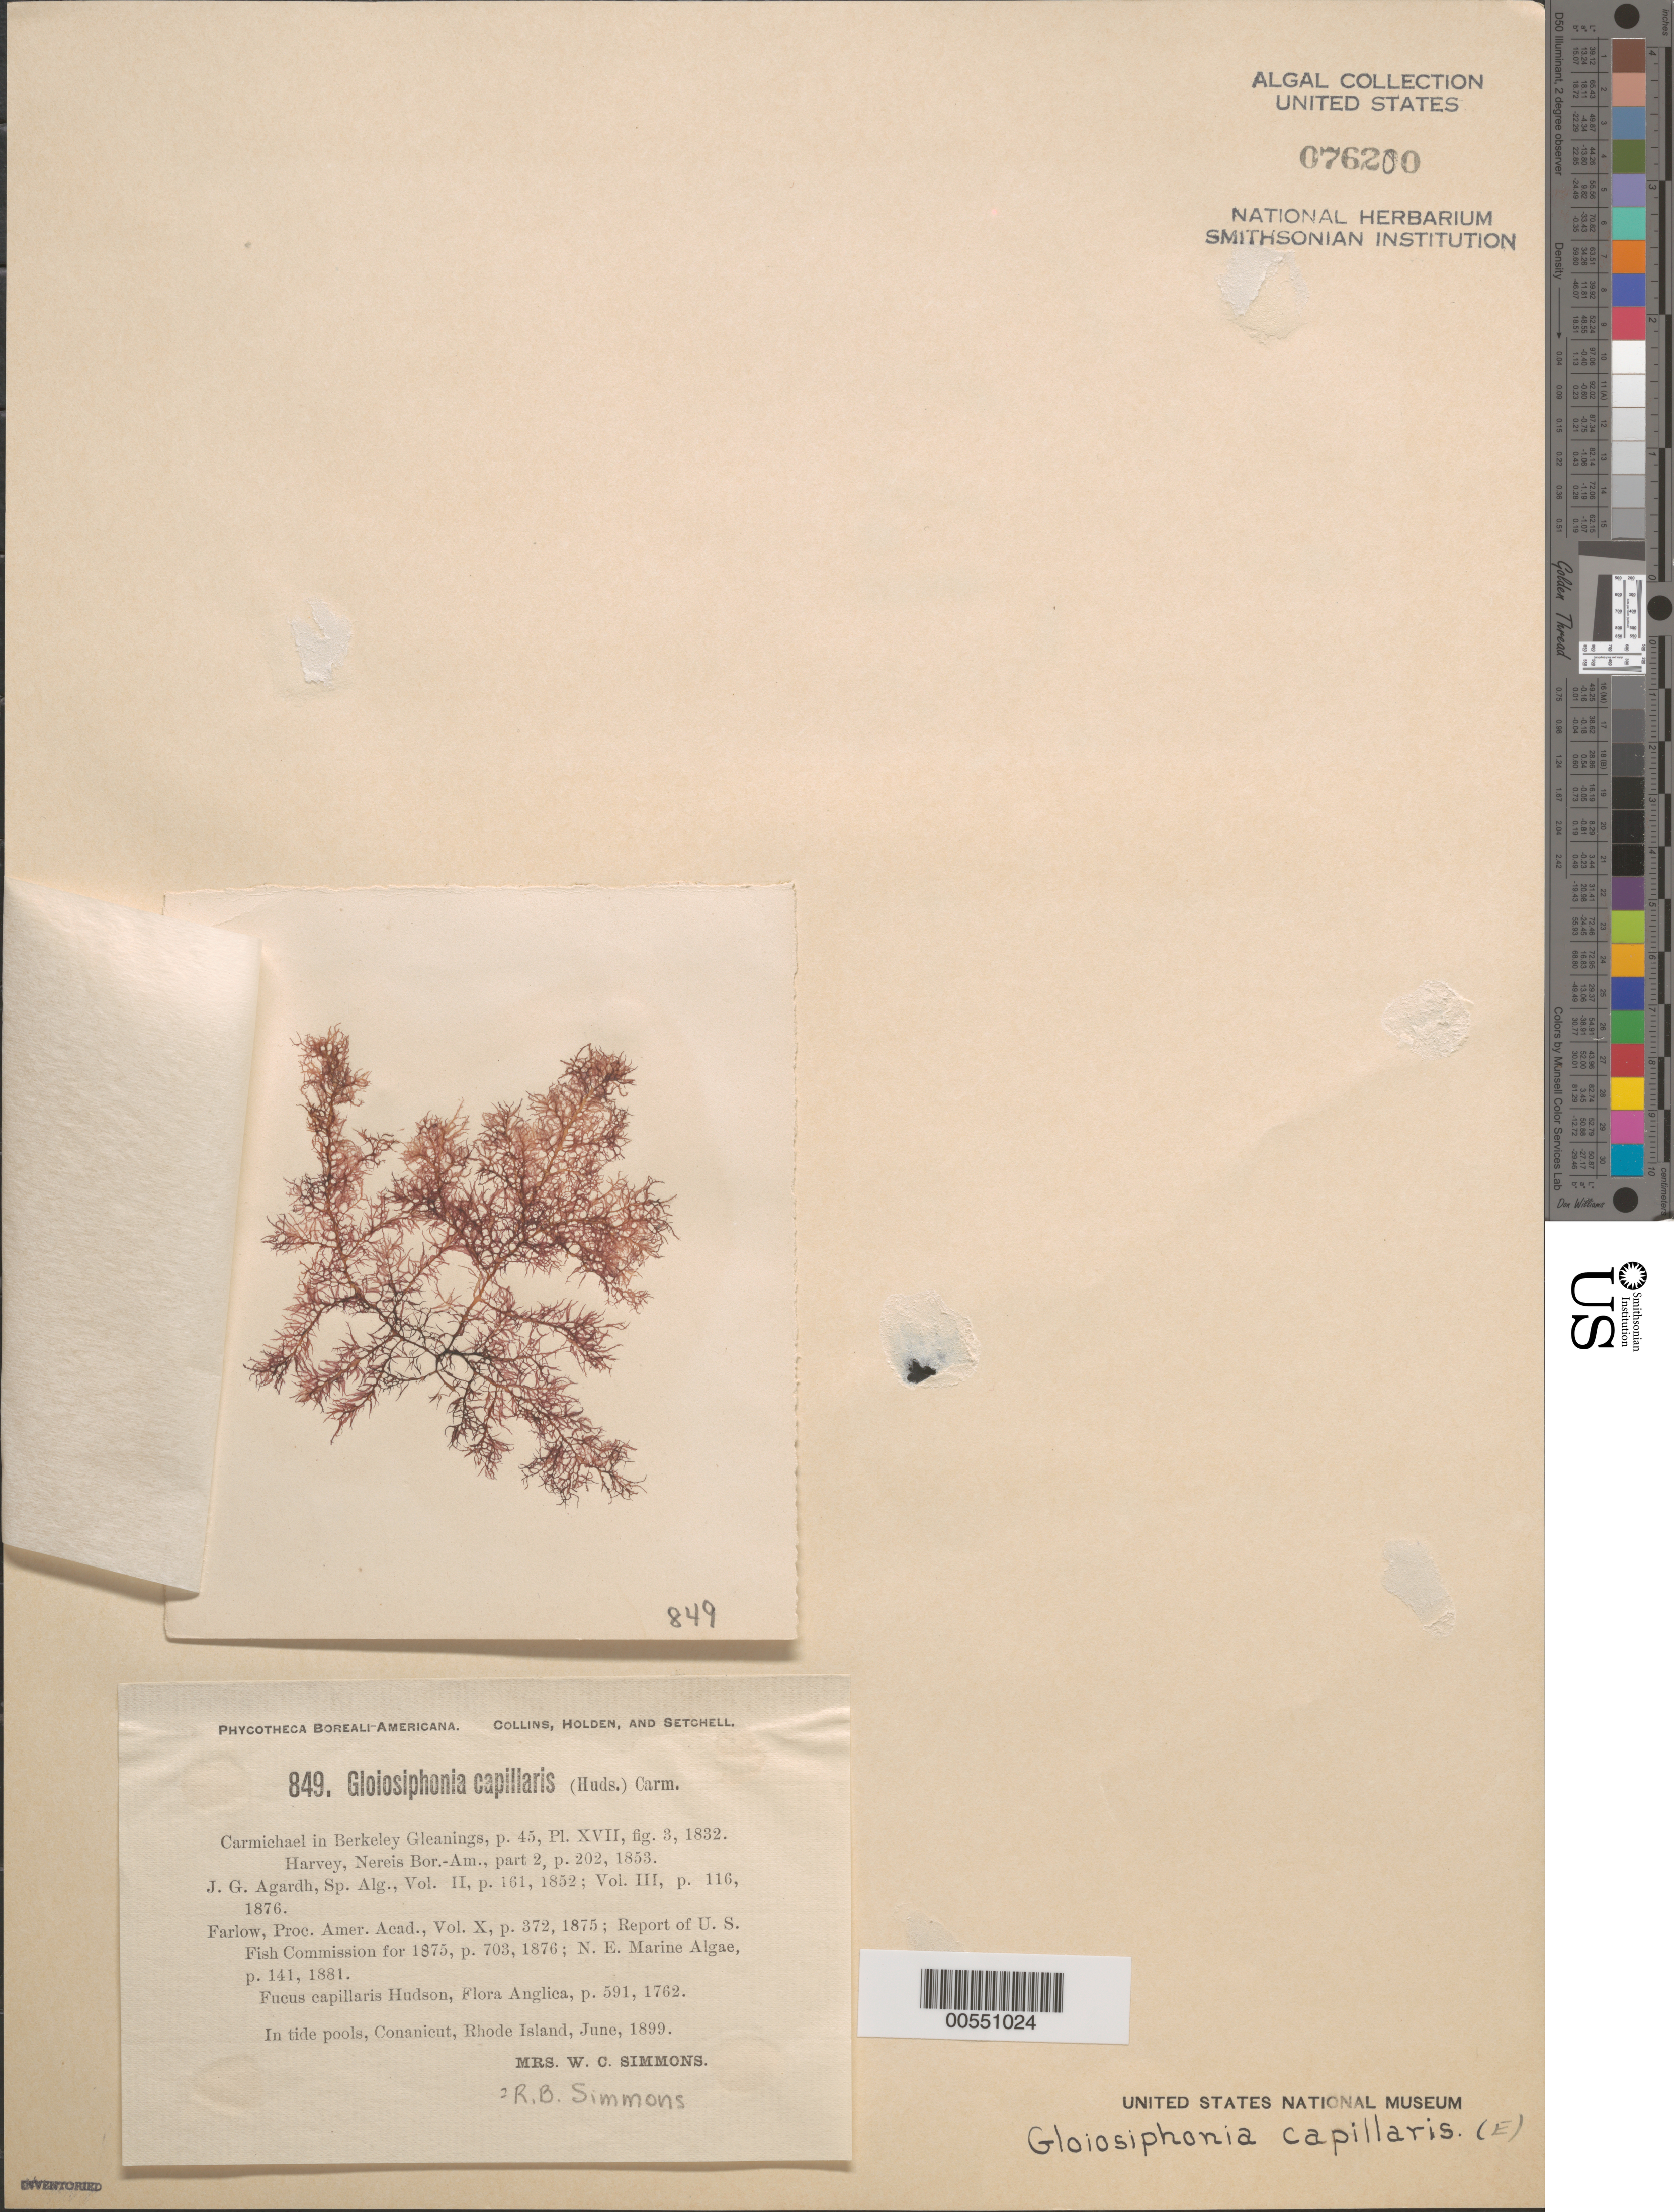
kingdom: Plantae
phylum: Rhodophyta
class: Florideophyceae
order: Gigartinales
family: Gloiosiphoniaceae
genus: Gloiosiphonia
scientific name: Gloiosiphonia capillaris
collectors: R. B. Simmons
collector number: PB-A 849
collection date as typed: Jun 1899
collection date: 1899-06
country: United States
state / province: Rhode Island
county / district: Newport County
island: Conanicut Island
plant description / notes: Collins, Holden & Setchell, Phycotheca Boreali-Americana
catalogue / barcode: US 76200